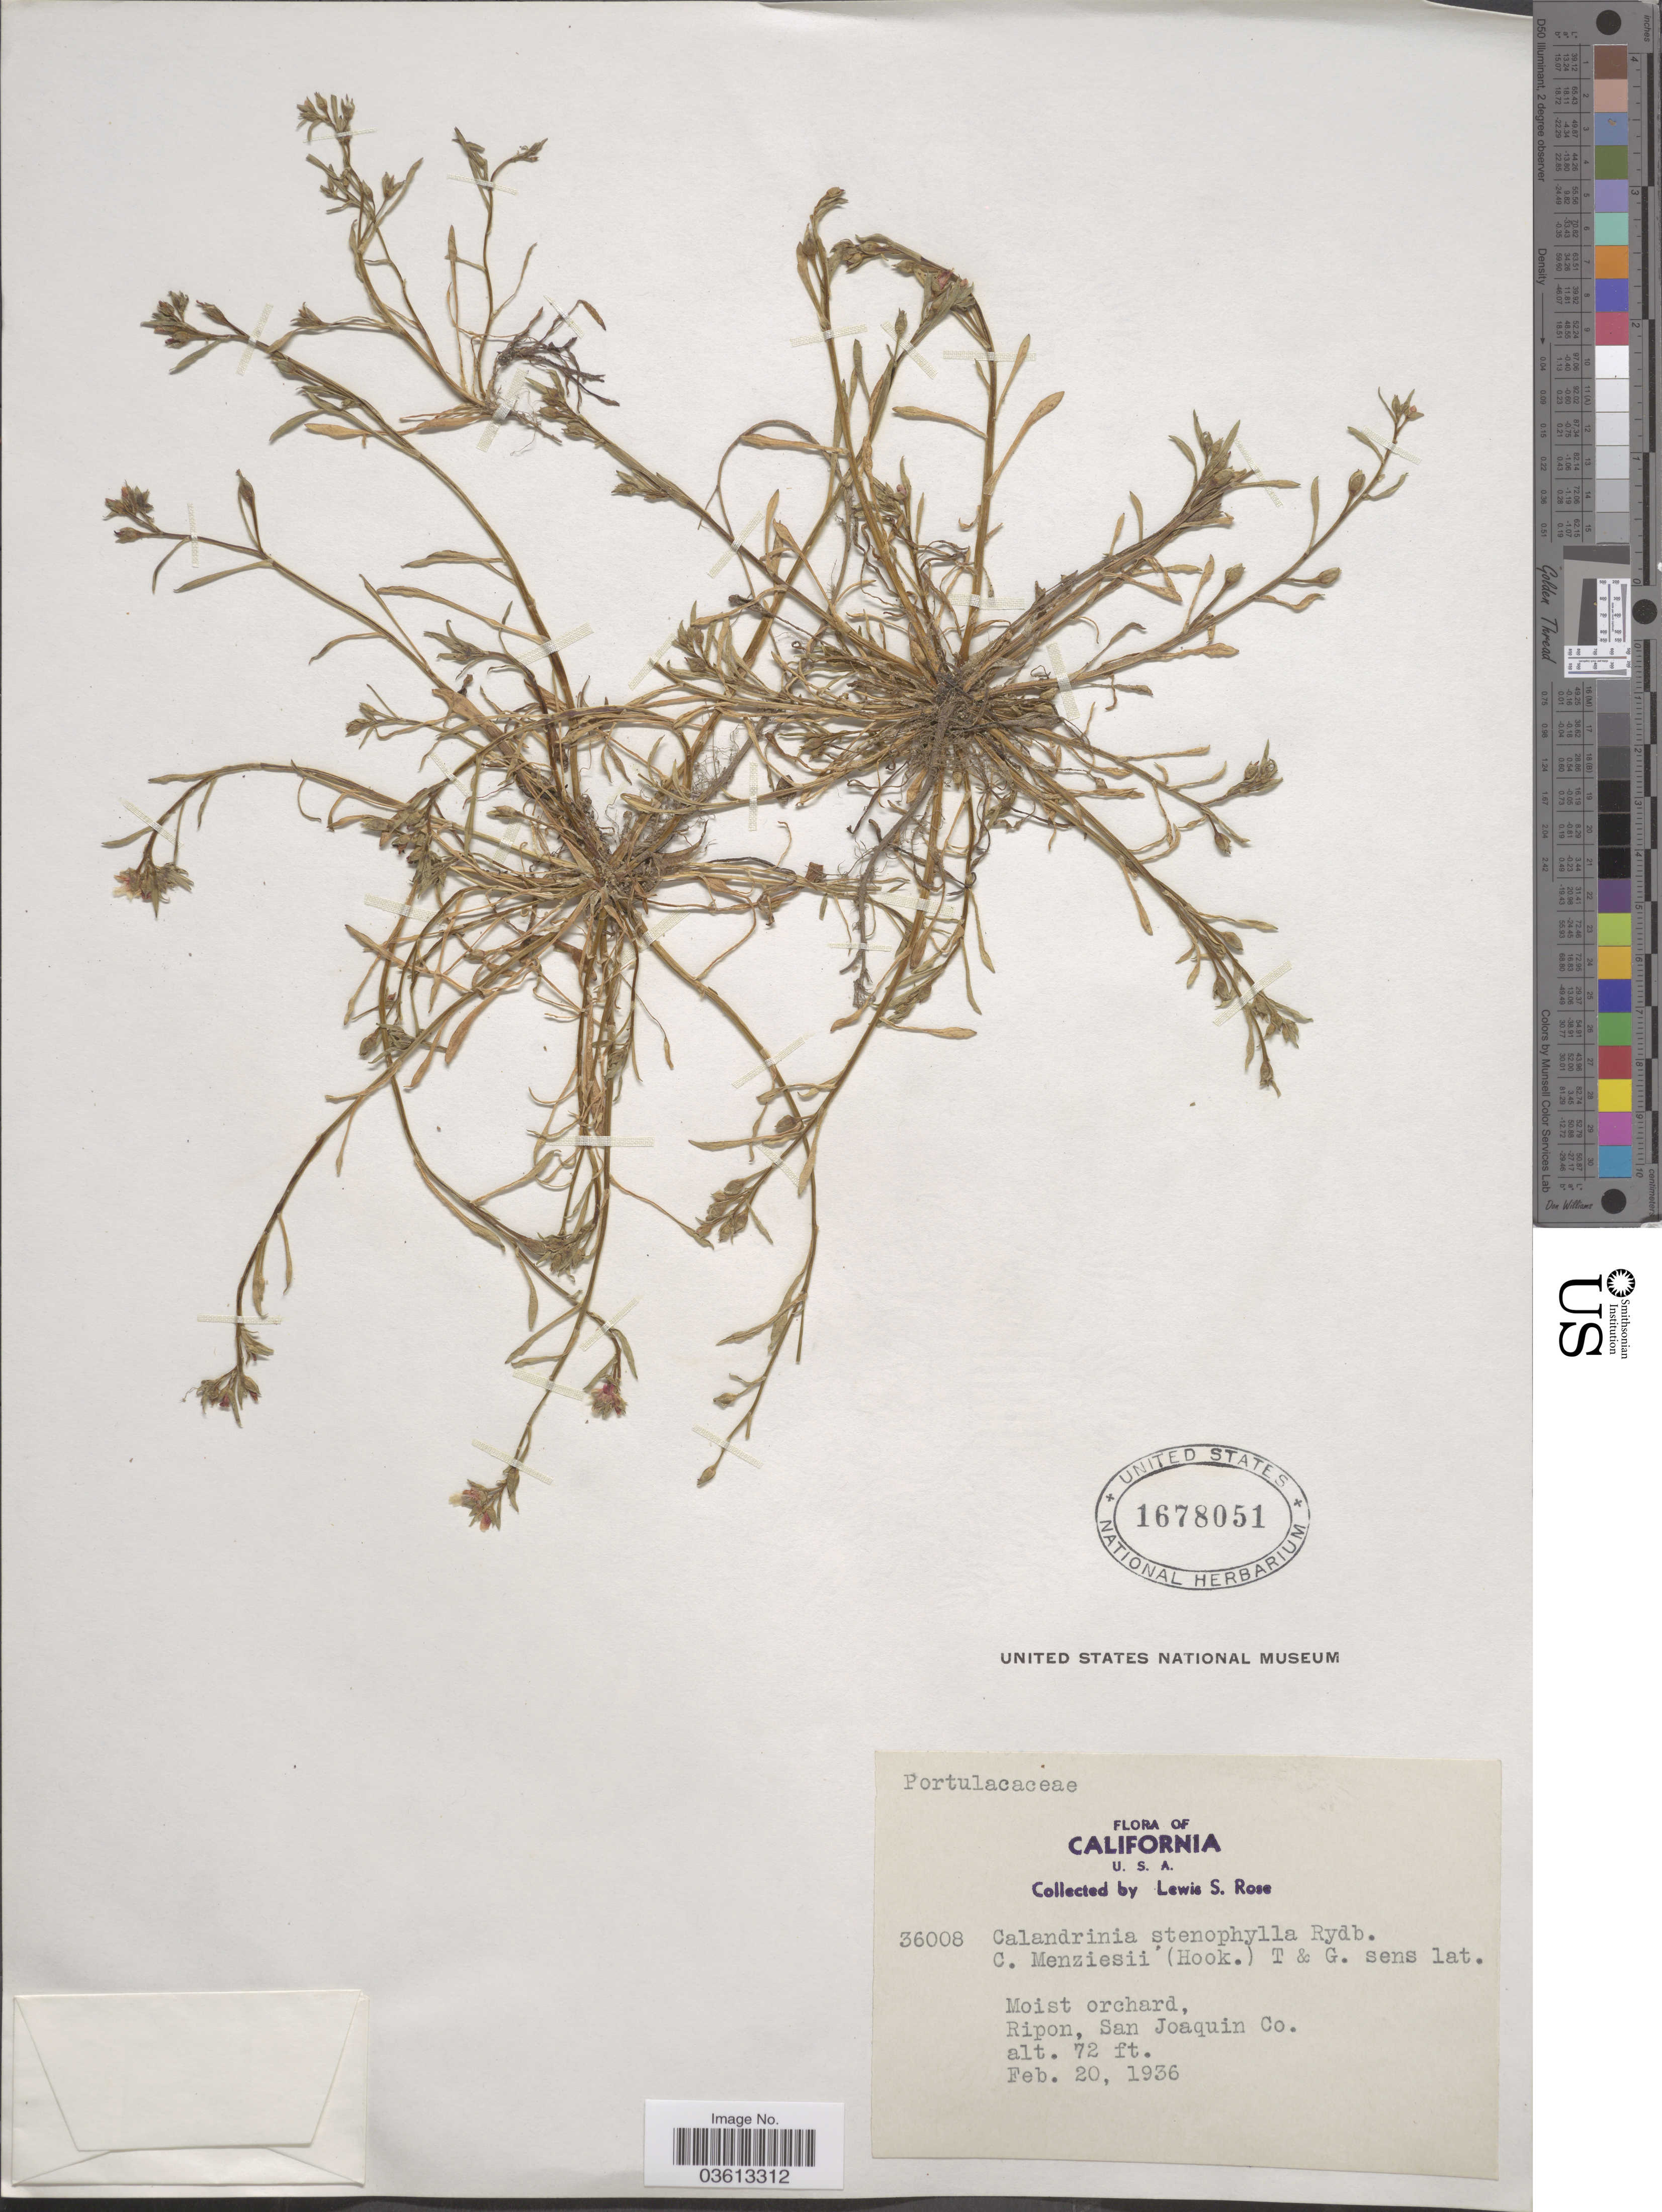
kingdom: Plantae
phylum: Tracheophyta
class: Magnoliopsida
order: Caryophyllales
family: Montiaceae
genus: Calandrinia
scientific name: Calandrinia ciliata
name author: (Ruiz & Pav.) DC.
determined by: Strong, Mark T., (BOT), Smithsonian Institution - National Museum of Natural History (UNITED STATES)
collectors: L. S. Rose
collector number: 36008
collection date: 1936-02-20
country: United States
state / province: California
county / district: San Joaquin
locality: Ripon, San Joaquin Co.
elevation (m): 22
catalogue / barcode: US 1678051